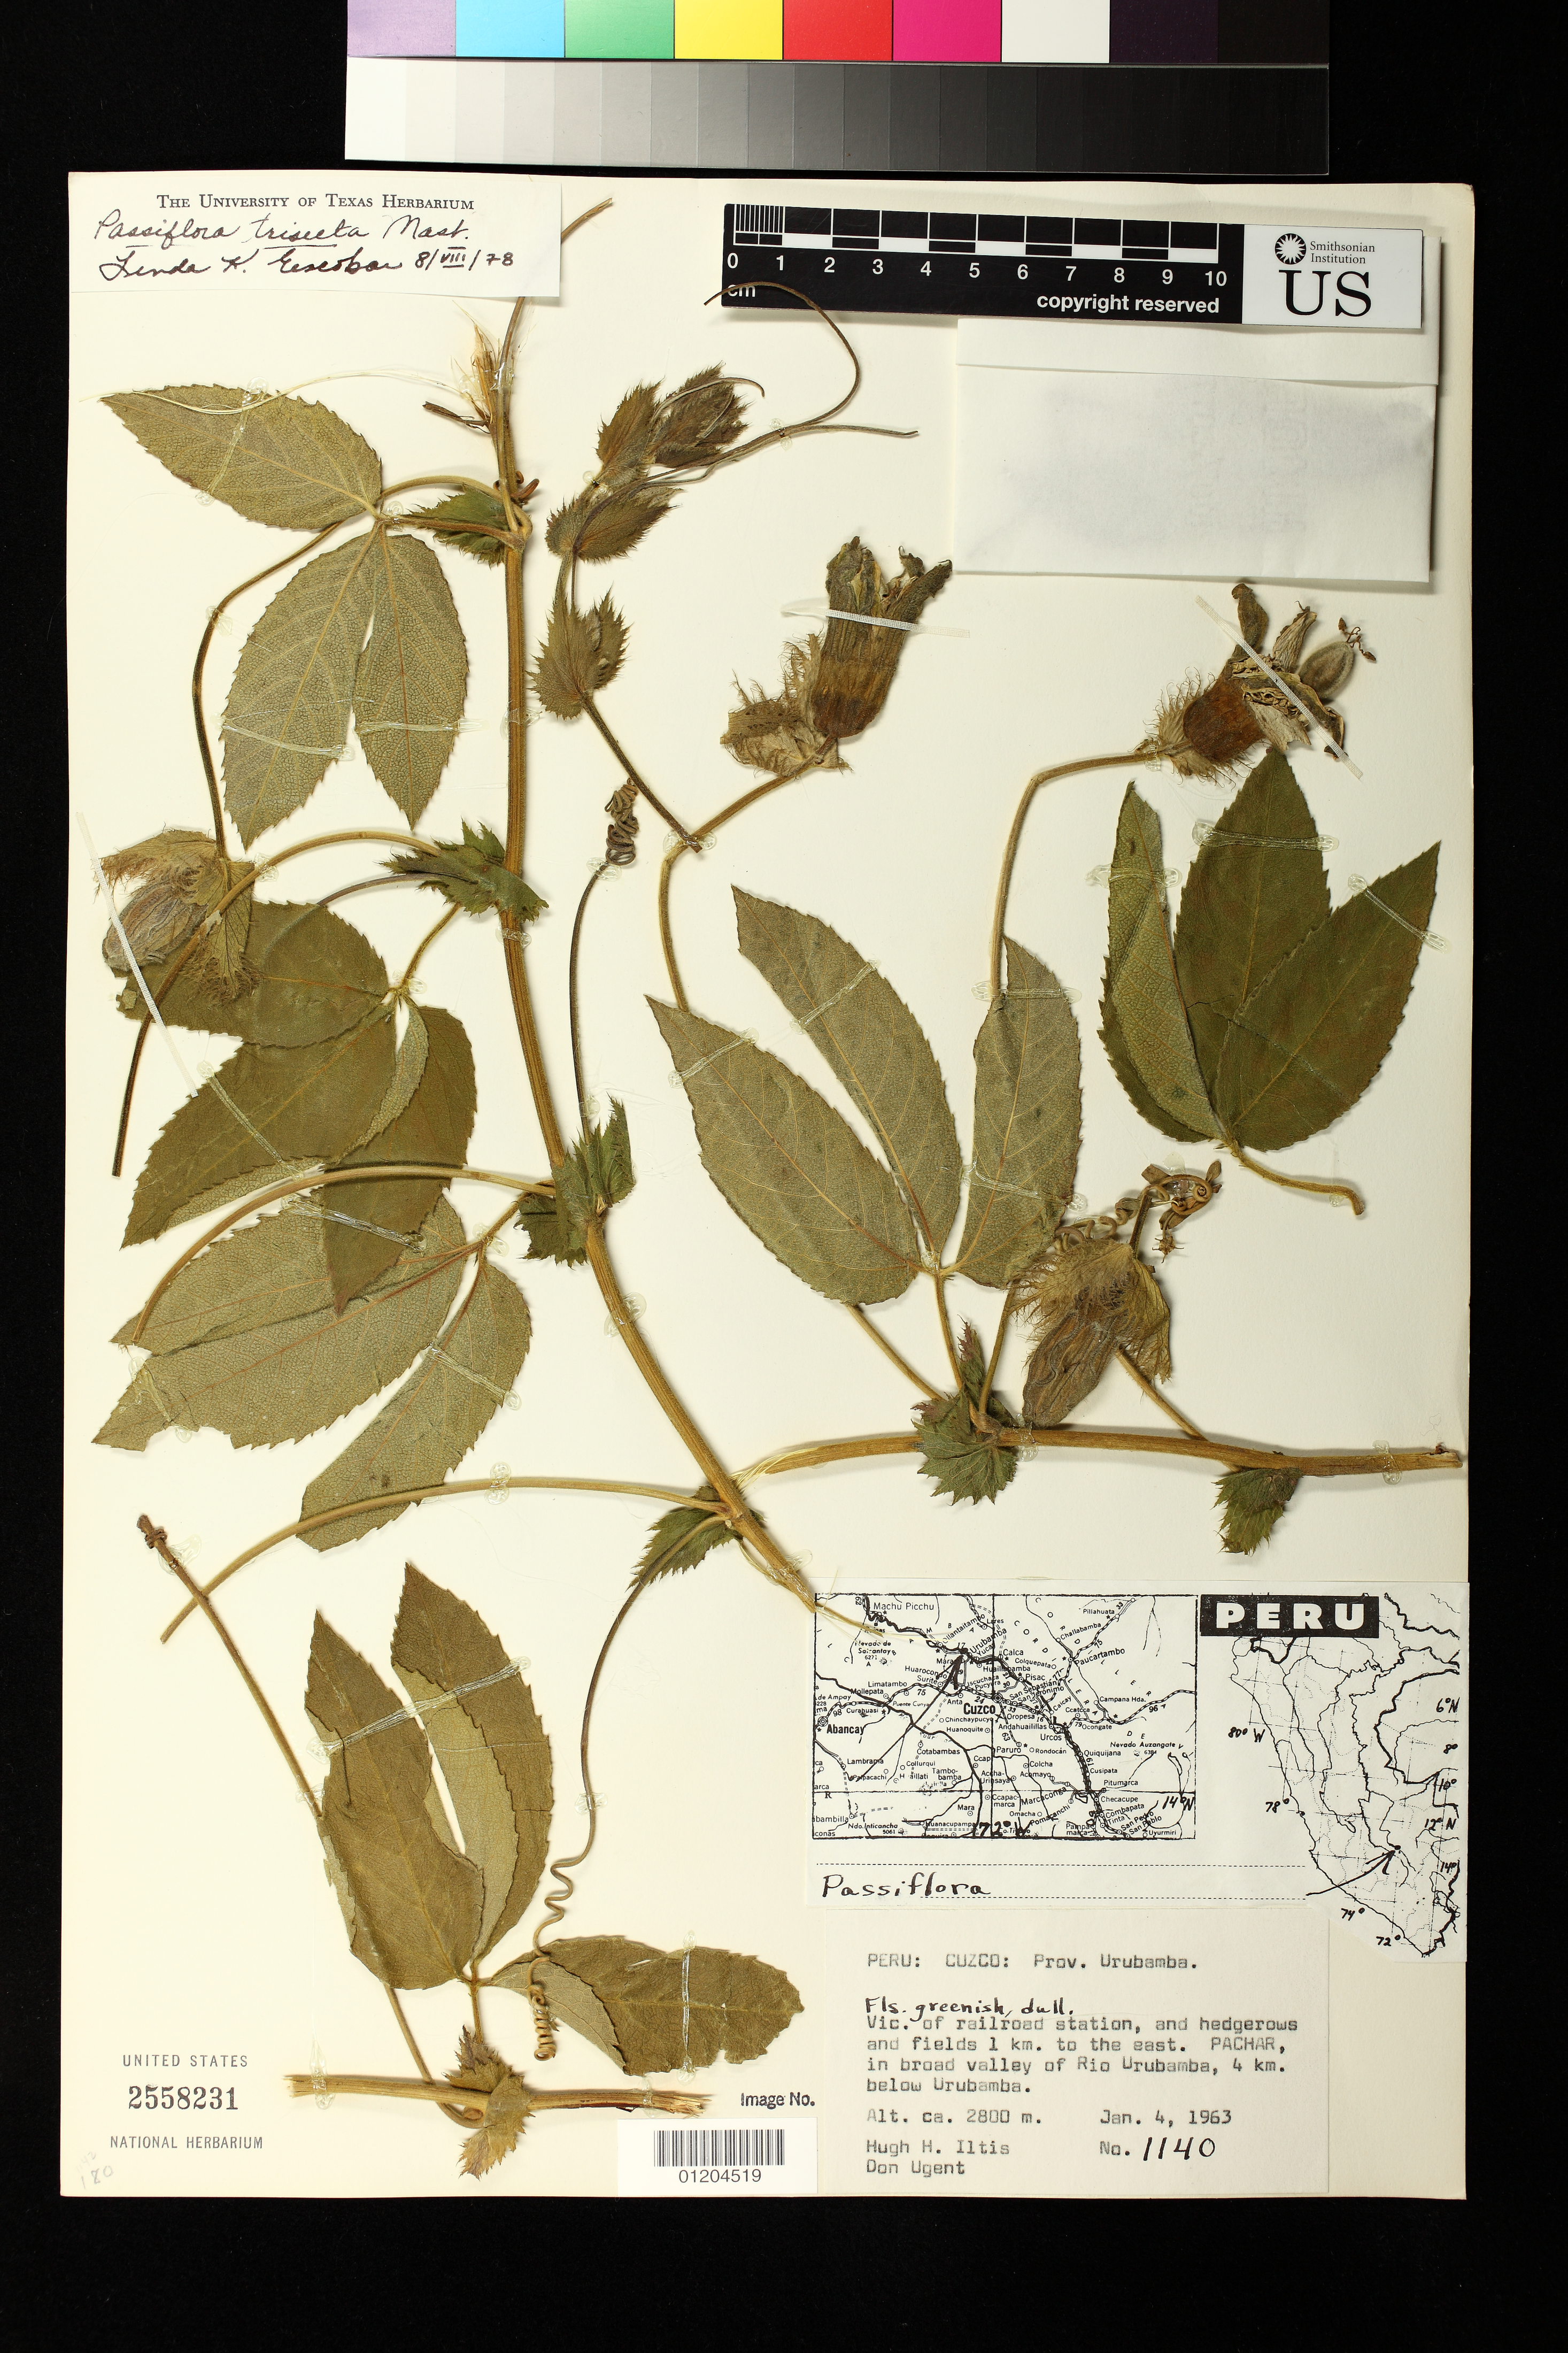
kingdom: Plantae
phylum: Tracheophyta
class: Magnoliopsida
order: Malpighiales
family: Passifloraceae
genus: Passiflora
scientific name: Passiflora trisecta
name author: Mast.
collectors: H. H. Iltis & D. Ugent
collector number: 1140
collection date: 1963-01-04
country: Peru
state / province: Cusco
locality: Vic. of railroad station, and hedgerows and fields 1 km. to the east. PACHAR, in broad valley of Rio Urubamba, 4 km. below Urubamba.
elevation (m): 2800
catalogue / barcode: US 2558231